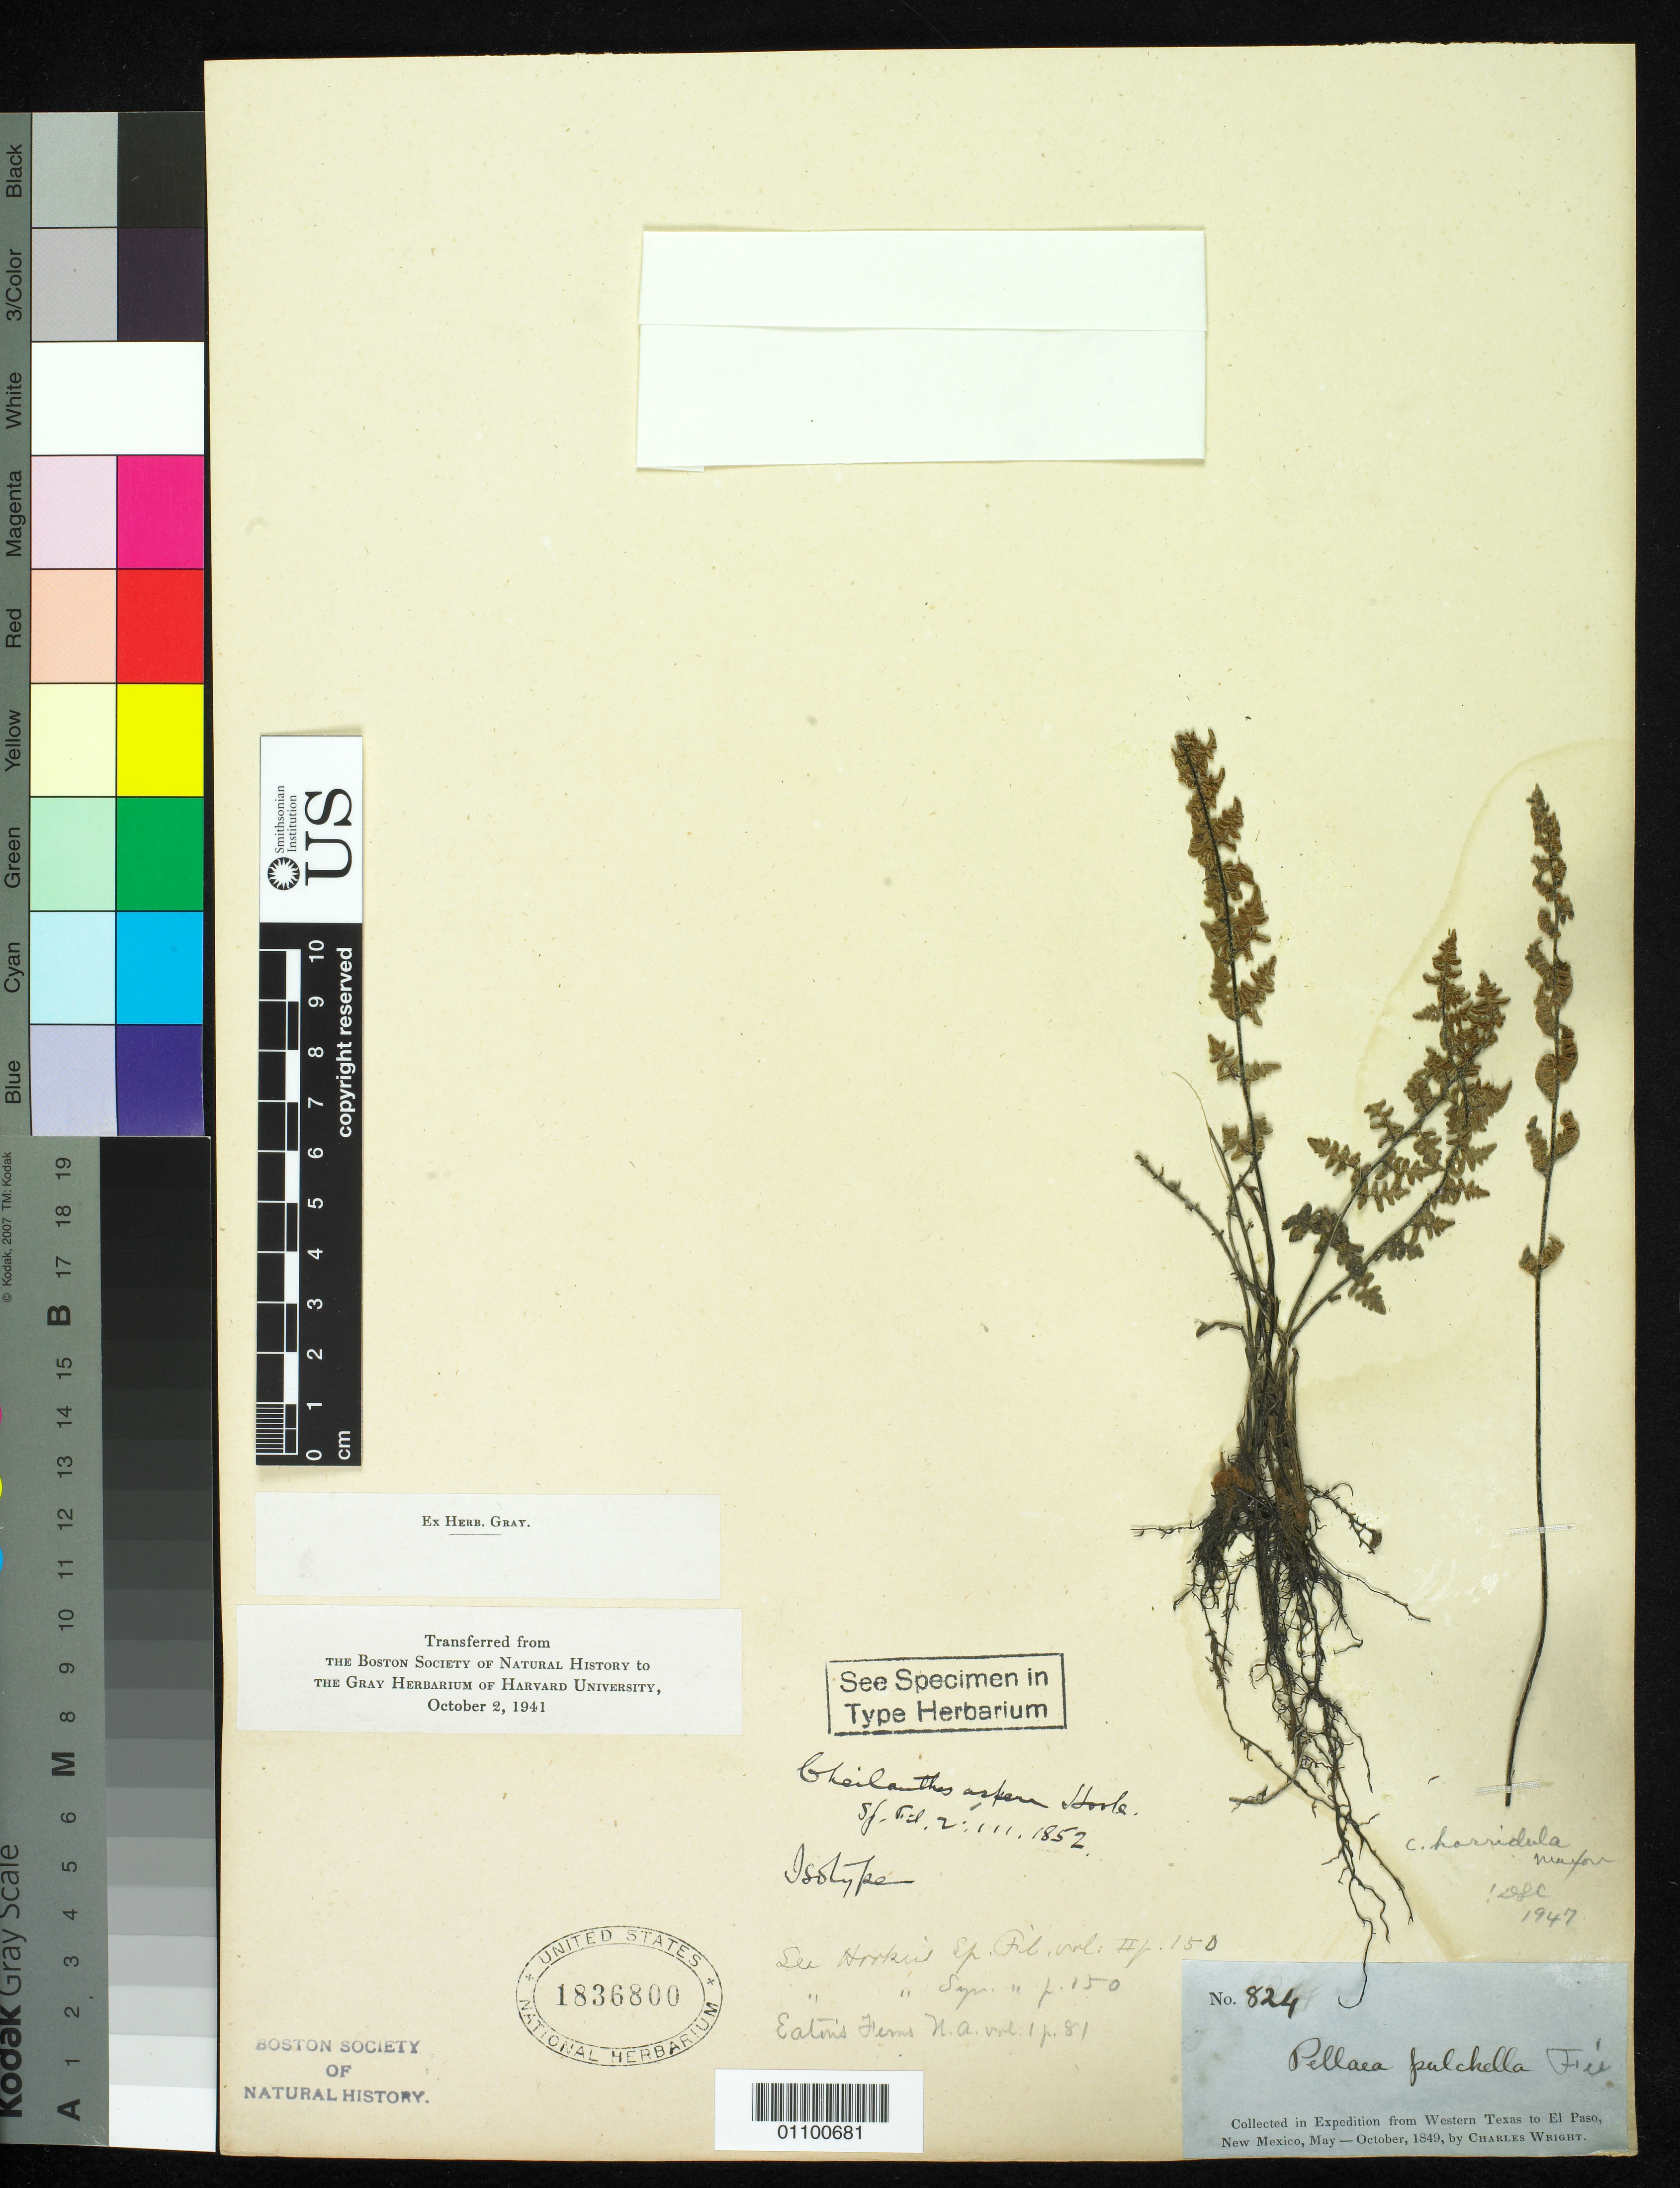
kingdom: Plantae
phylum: Tracheophyta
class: Polypodiopsida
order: Polypodiales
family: Pteridaceae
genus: Cheilanthes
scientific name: Cheilanthes aspera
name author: Hook.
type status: Isotype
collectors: C. Wright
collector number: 824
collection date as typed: Oct 1849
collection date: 1849-10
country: United States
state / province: New Mexico / Texas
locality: Western Texas to El Pasco.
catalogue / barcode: US 1836800